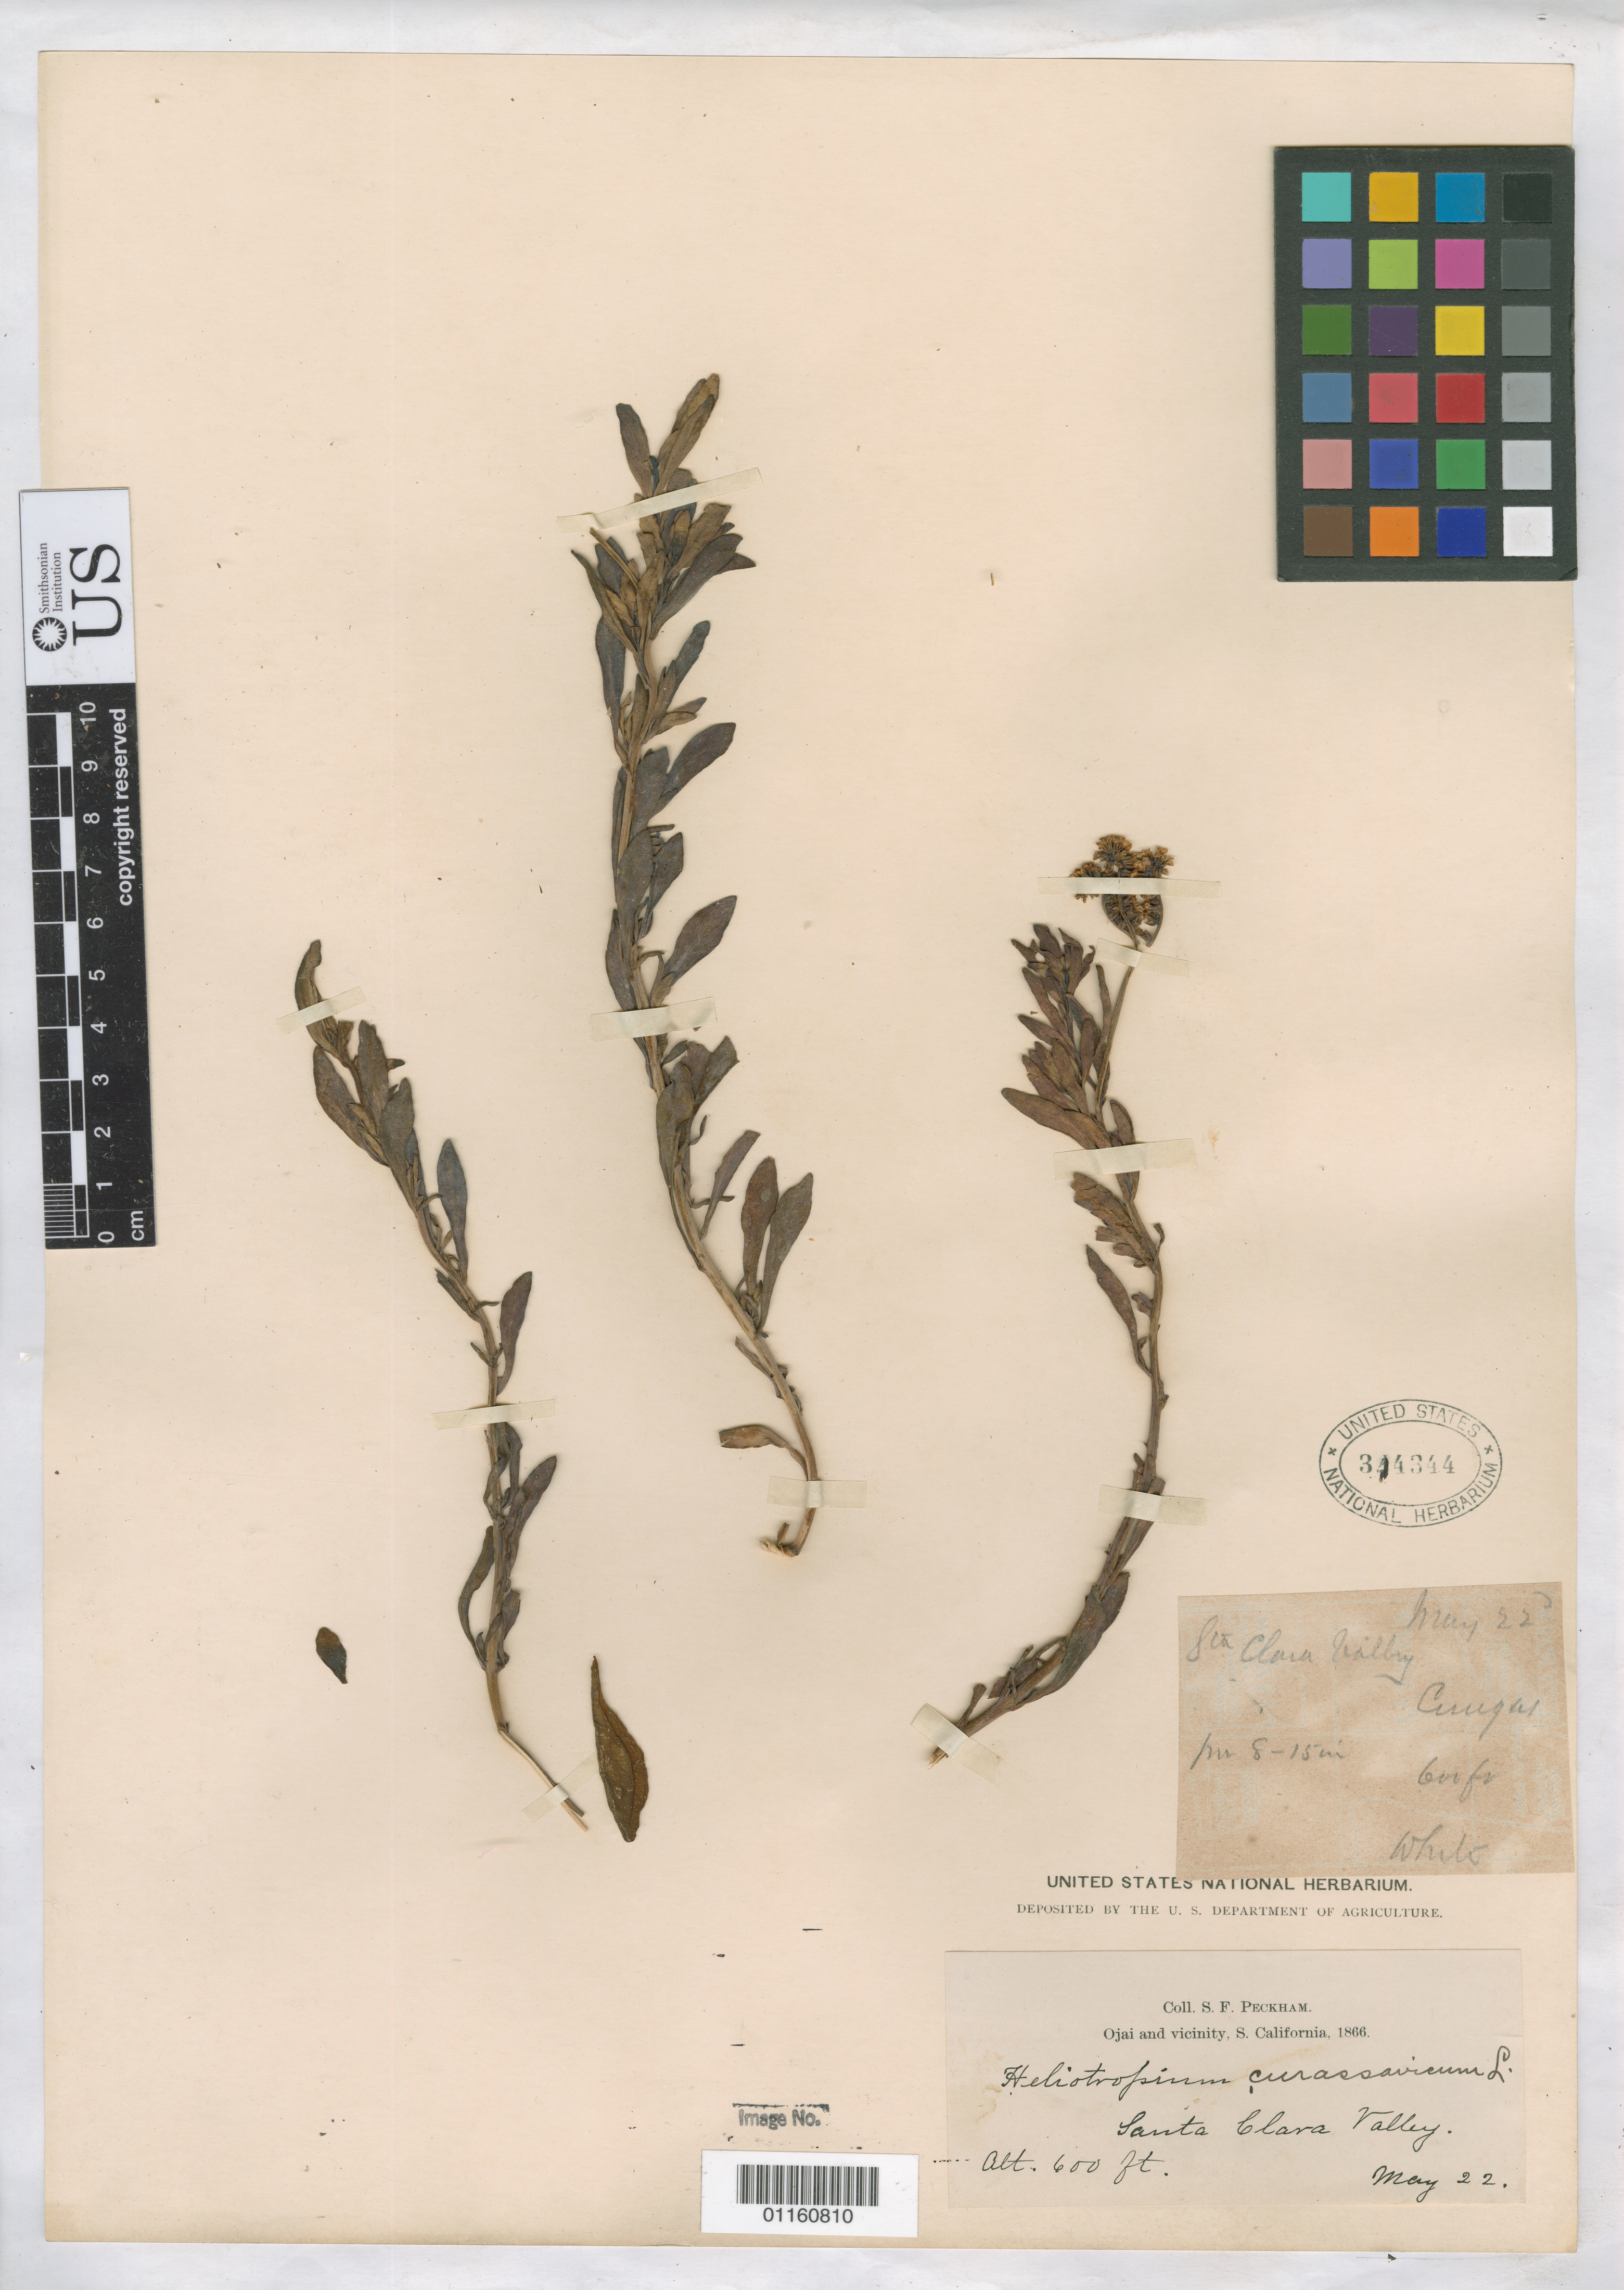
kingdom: Plantae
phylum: Tracheophyta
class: Magnoliopsida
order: Boraginales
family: Heliotropiaceae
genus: Heliotropium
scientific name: Heliotropium curassavicum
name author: L.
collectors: S. Peckham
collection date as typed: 22 May 1866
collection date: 1866-05-22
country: United States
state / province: California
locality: Santa Clara Valley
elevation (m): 183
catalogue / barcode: US 344344